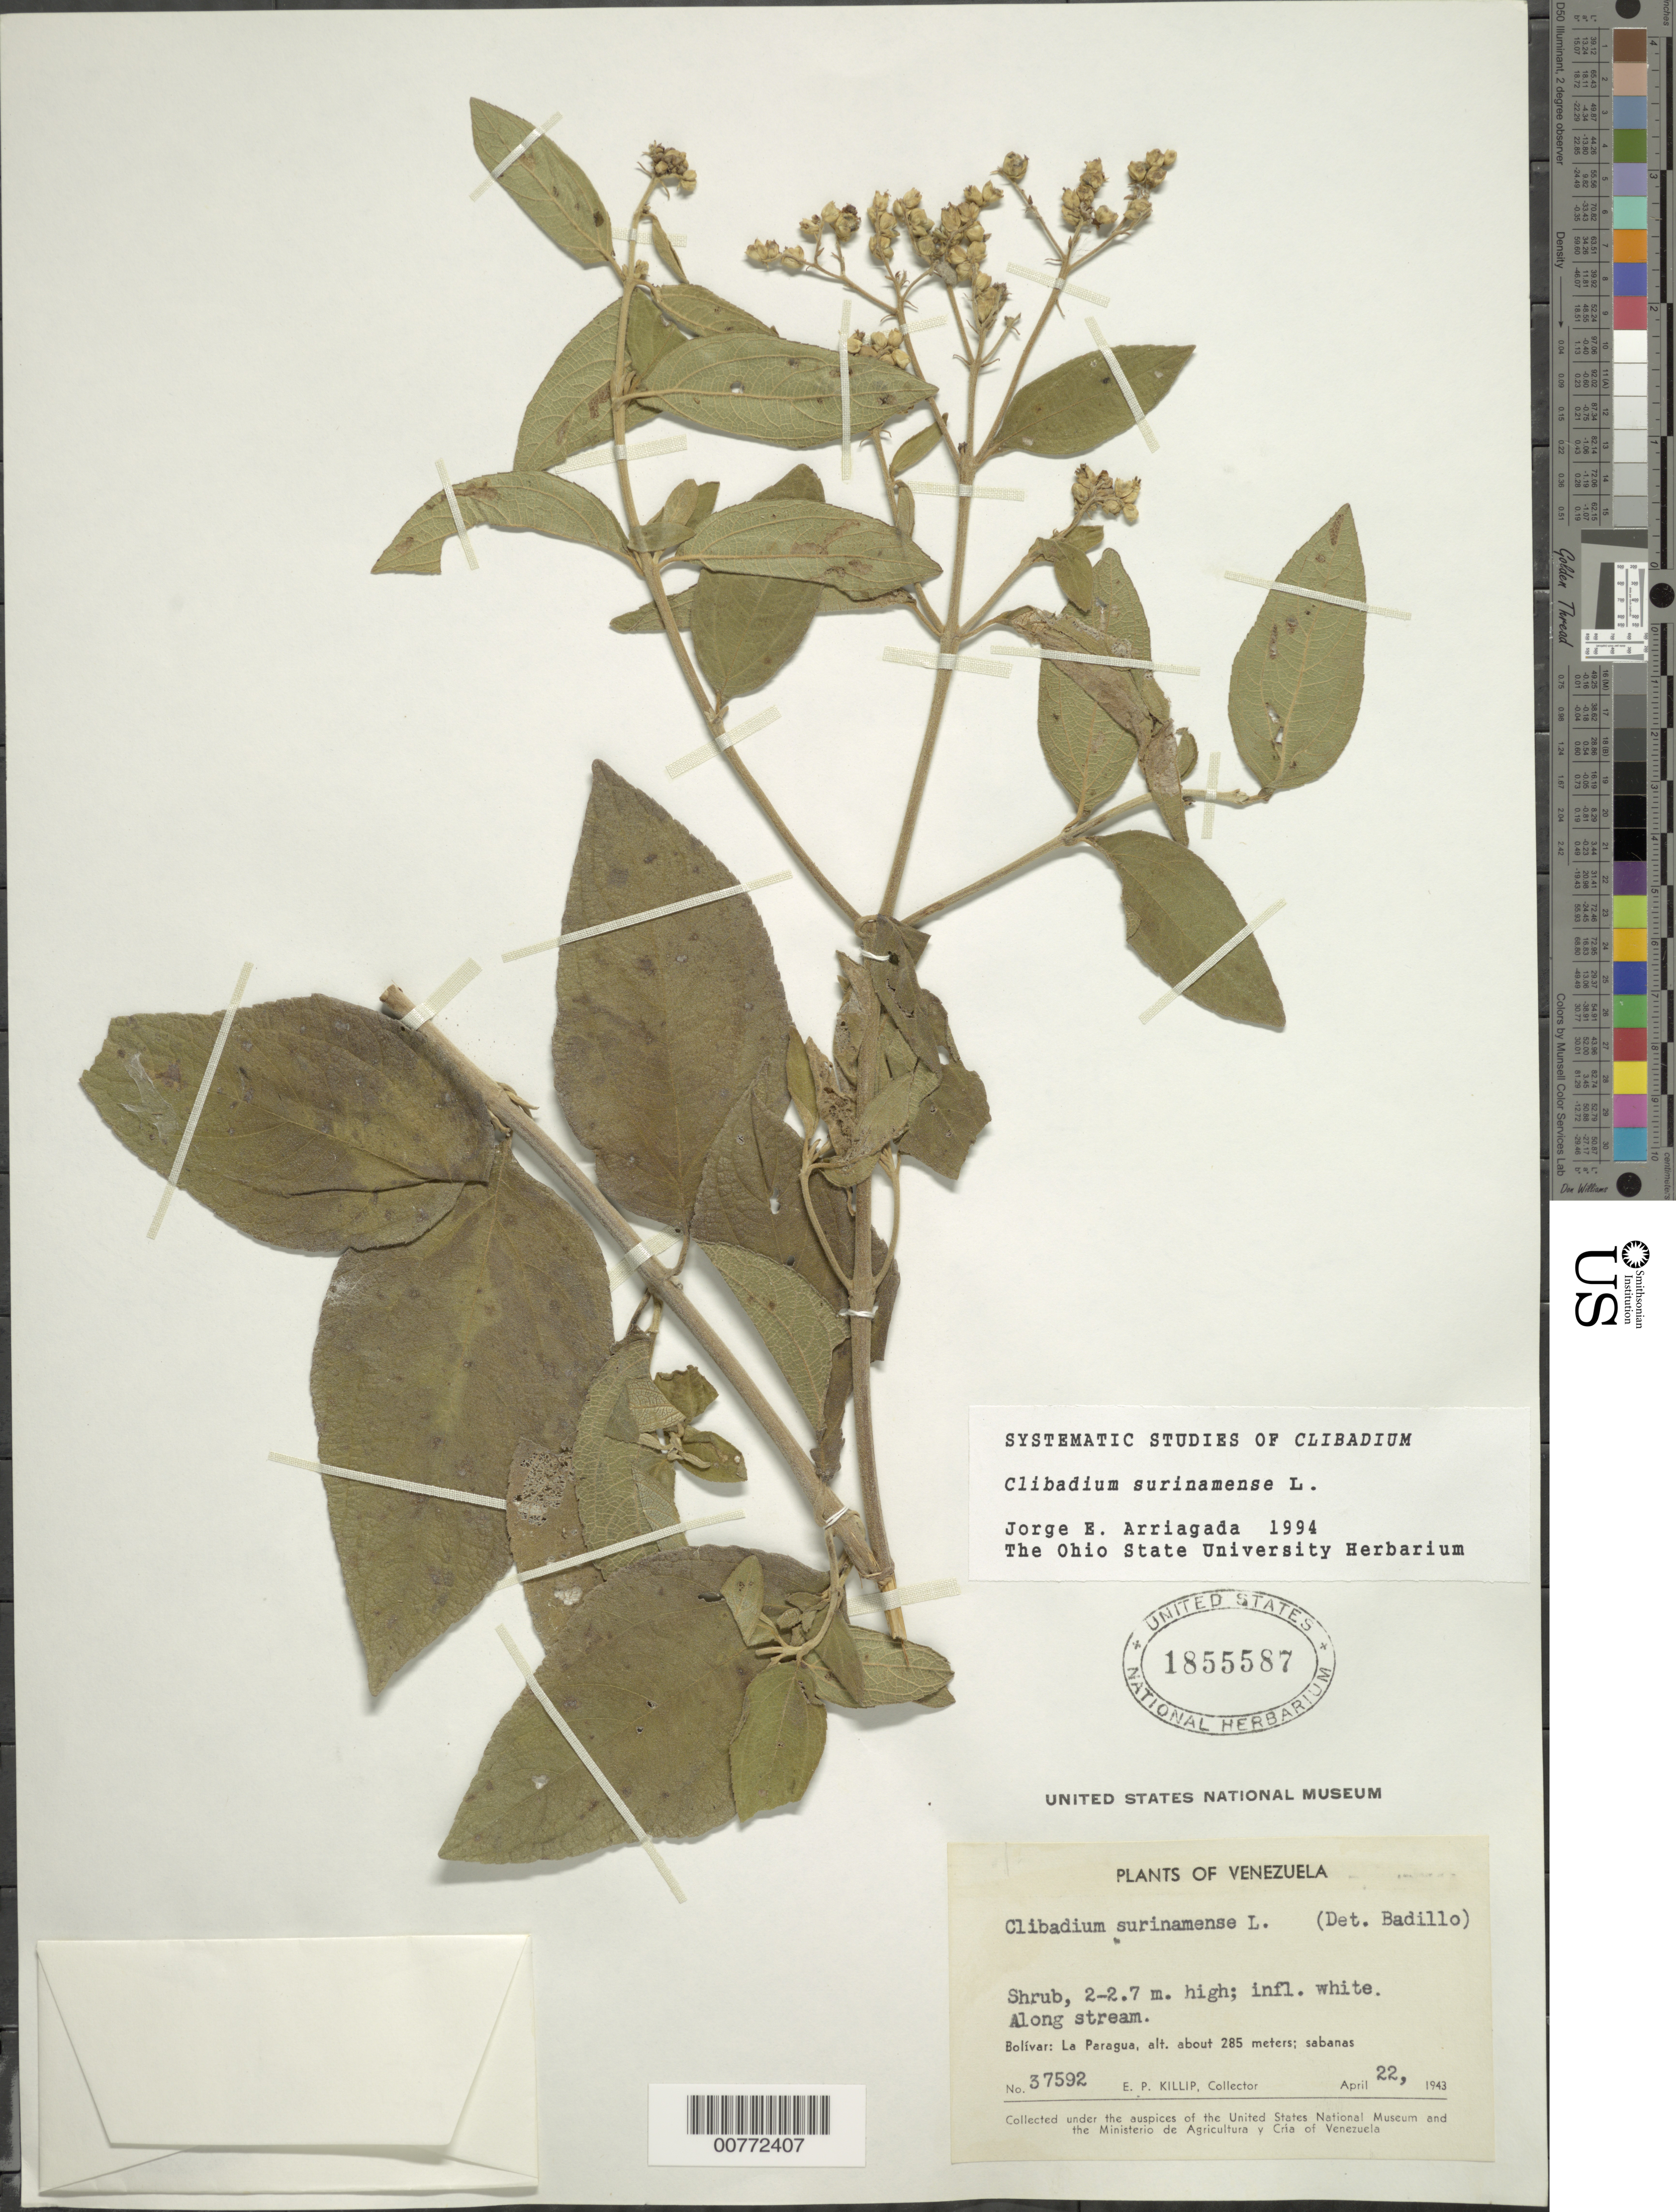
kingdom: Plantae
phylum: Tracheophyta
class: Magnoliopsida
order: Asterales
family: Asteraceae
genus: Clibadium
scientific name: Clibadium surinamense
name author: L.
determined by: Badillo, V. M.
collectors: E. P. Killip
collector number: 37592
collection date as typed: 22-Apr-43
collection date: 1943-04-22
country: Venezuela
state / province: Bolívar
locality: La Paragua, along Río Paragua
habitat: Sabana, along stream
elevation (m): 285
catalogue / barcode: US 1855587